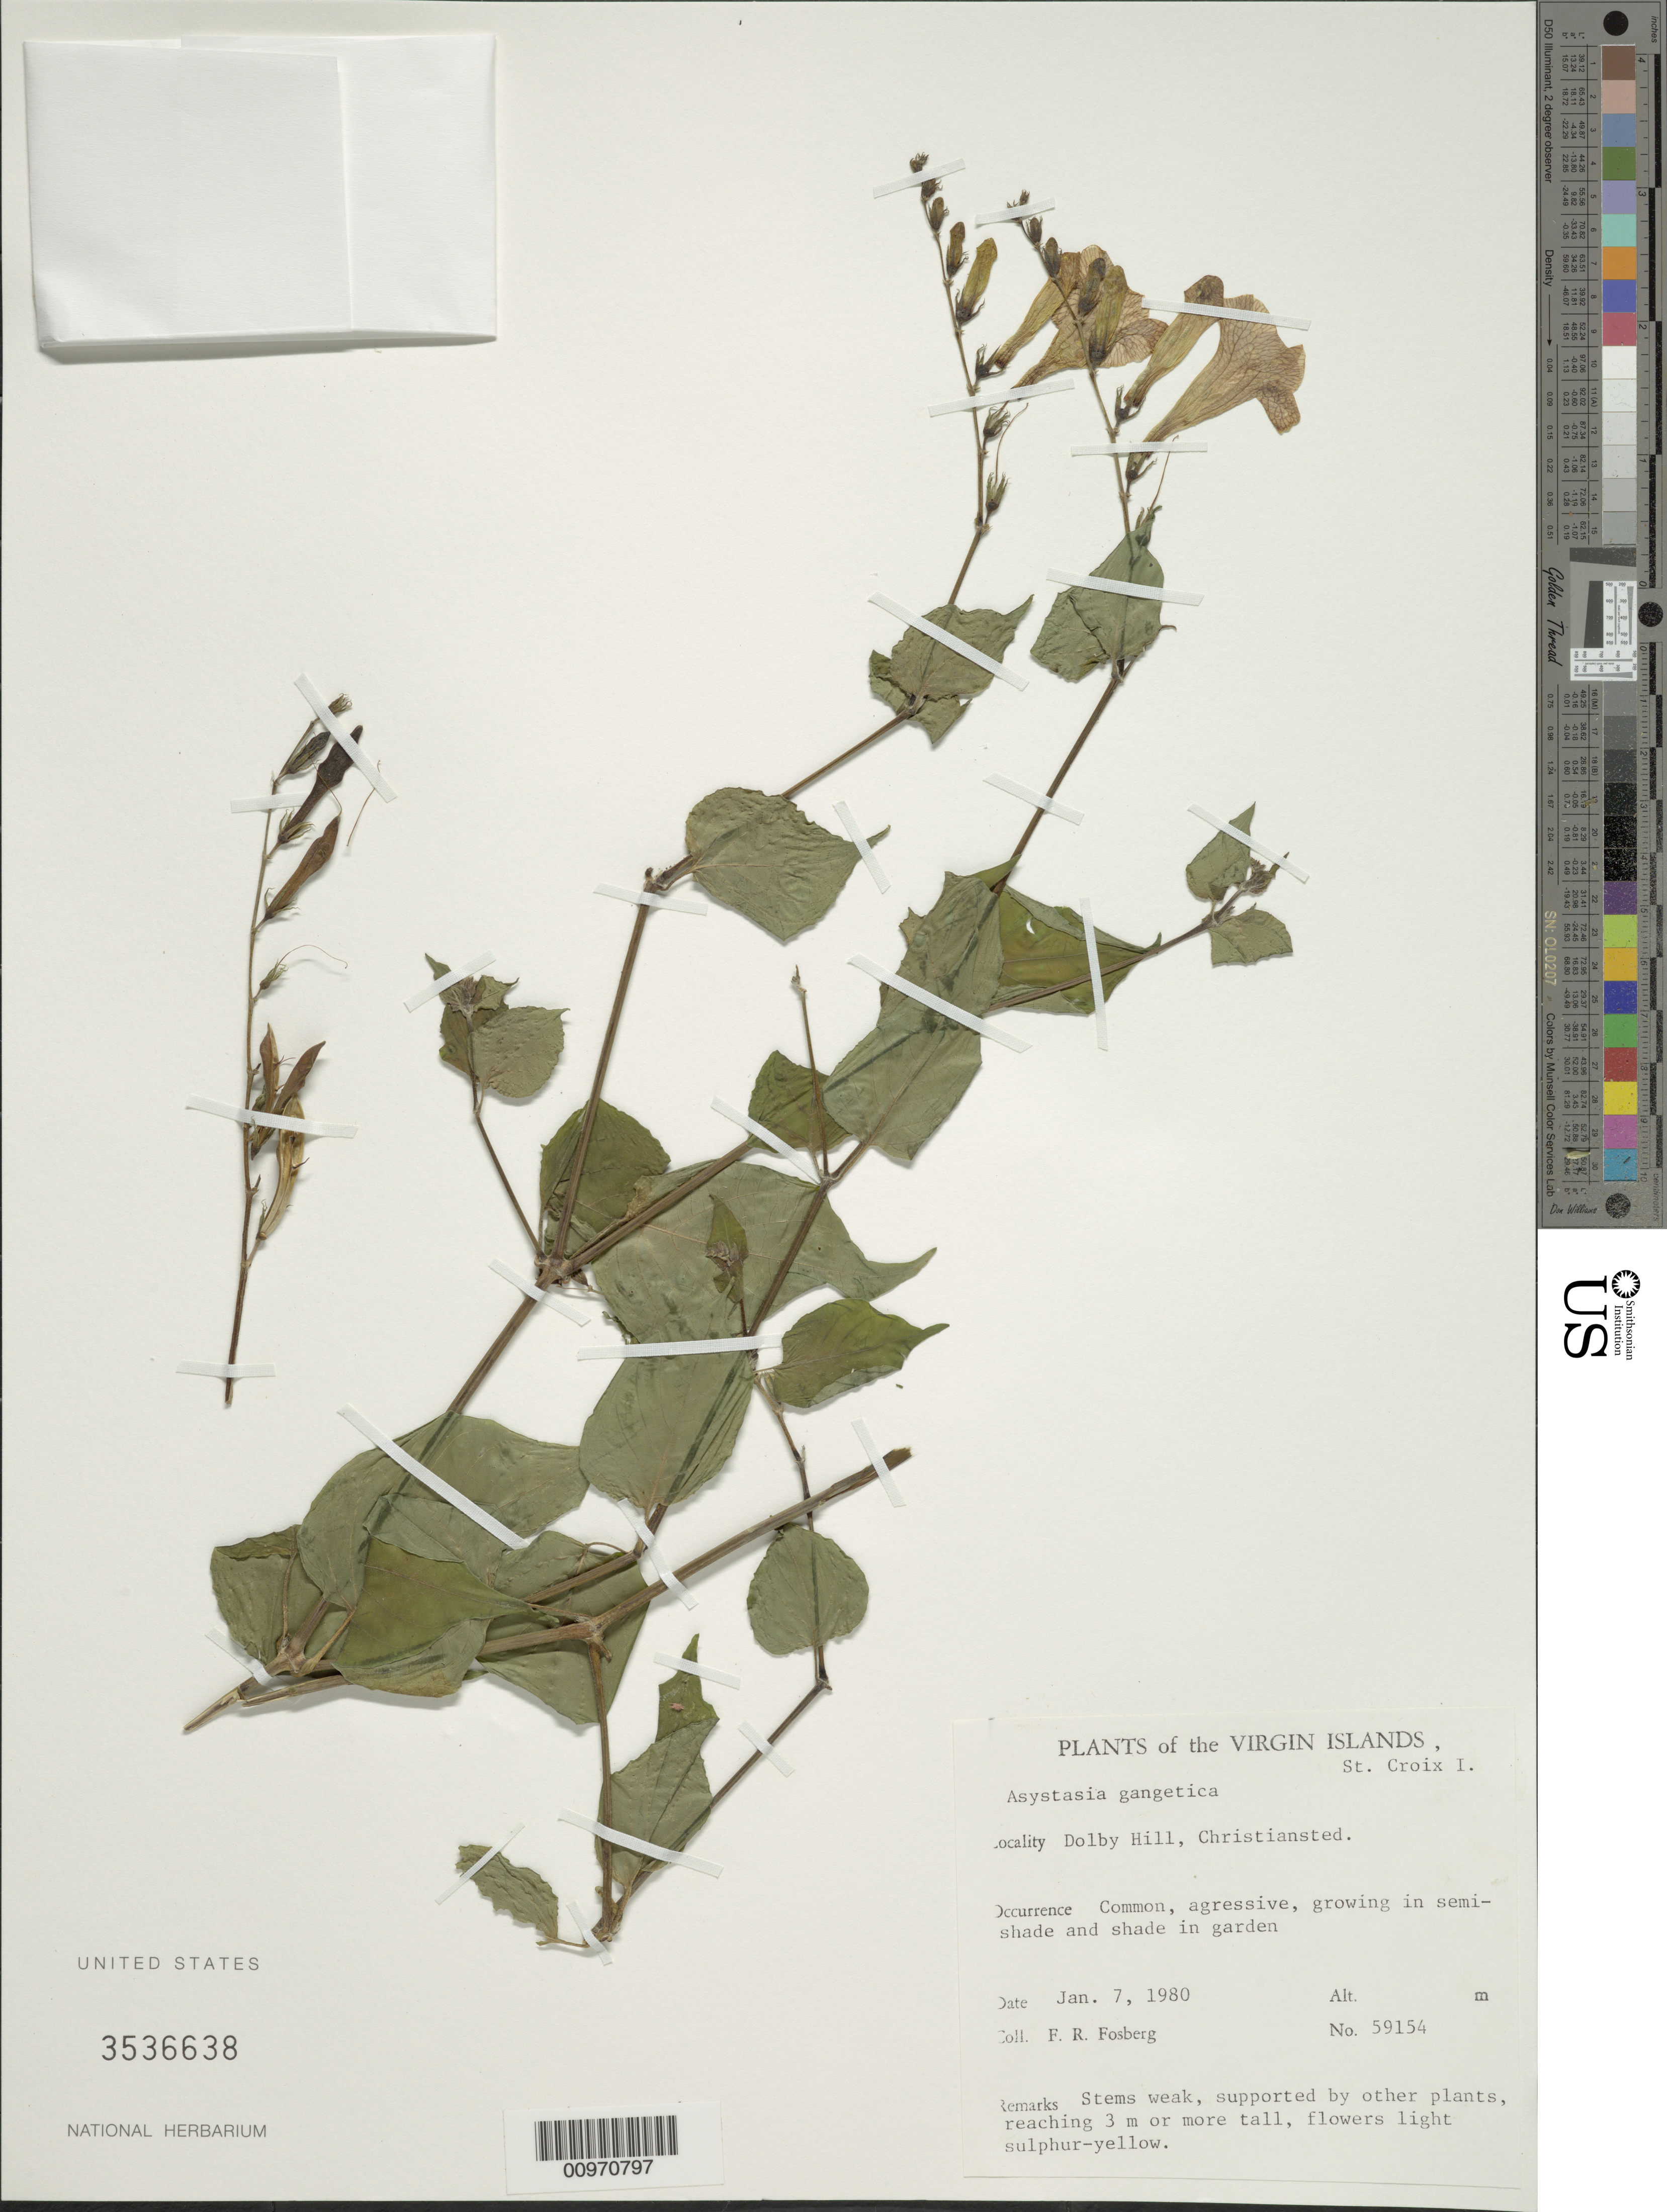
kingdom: Plantae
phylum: Tracheophyta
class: Magnoliopsida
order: Lamiales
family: Acanthaceae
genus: Asystasia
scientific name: Asystasia gangetica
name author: (L.) T. Anderson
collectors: F. R. Fosberg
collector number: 59154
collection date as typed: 07 Jan 1980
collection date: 1980-01-07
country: U.S. Virgin Islands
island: St. Croix I.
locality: Dolby Hill, Christiansted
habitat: Common, aggressive, growing in semi-shade and shade in garden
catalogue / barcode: US 3536638